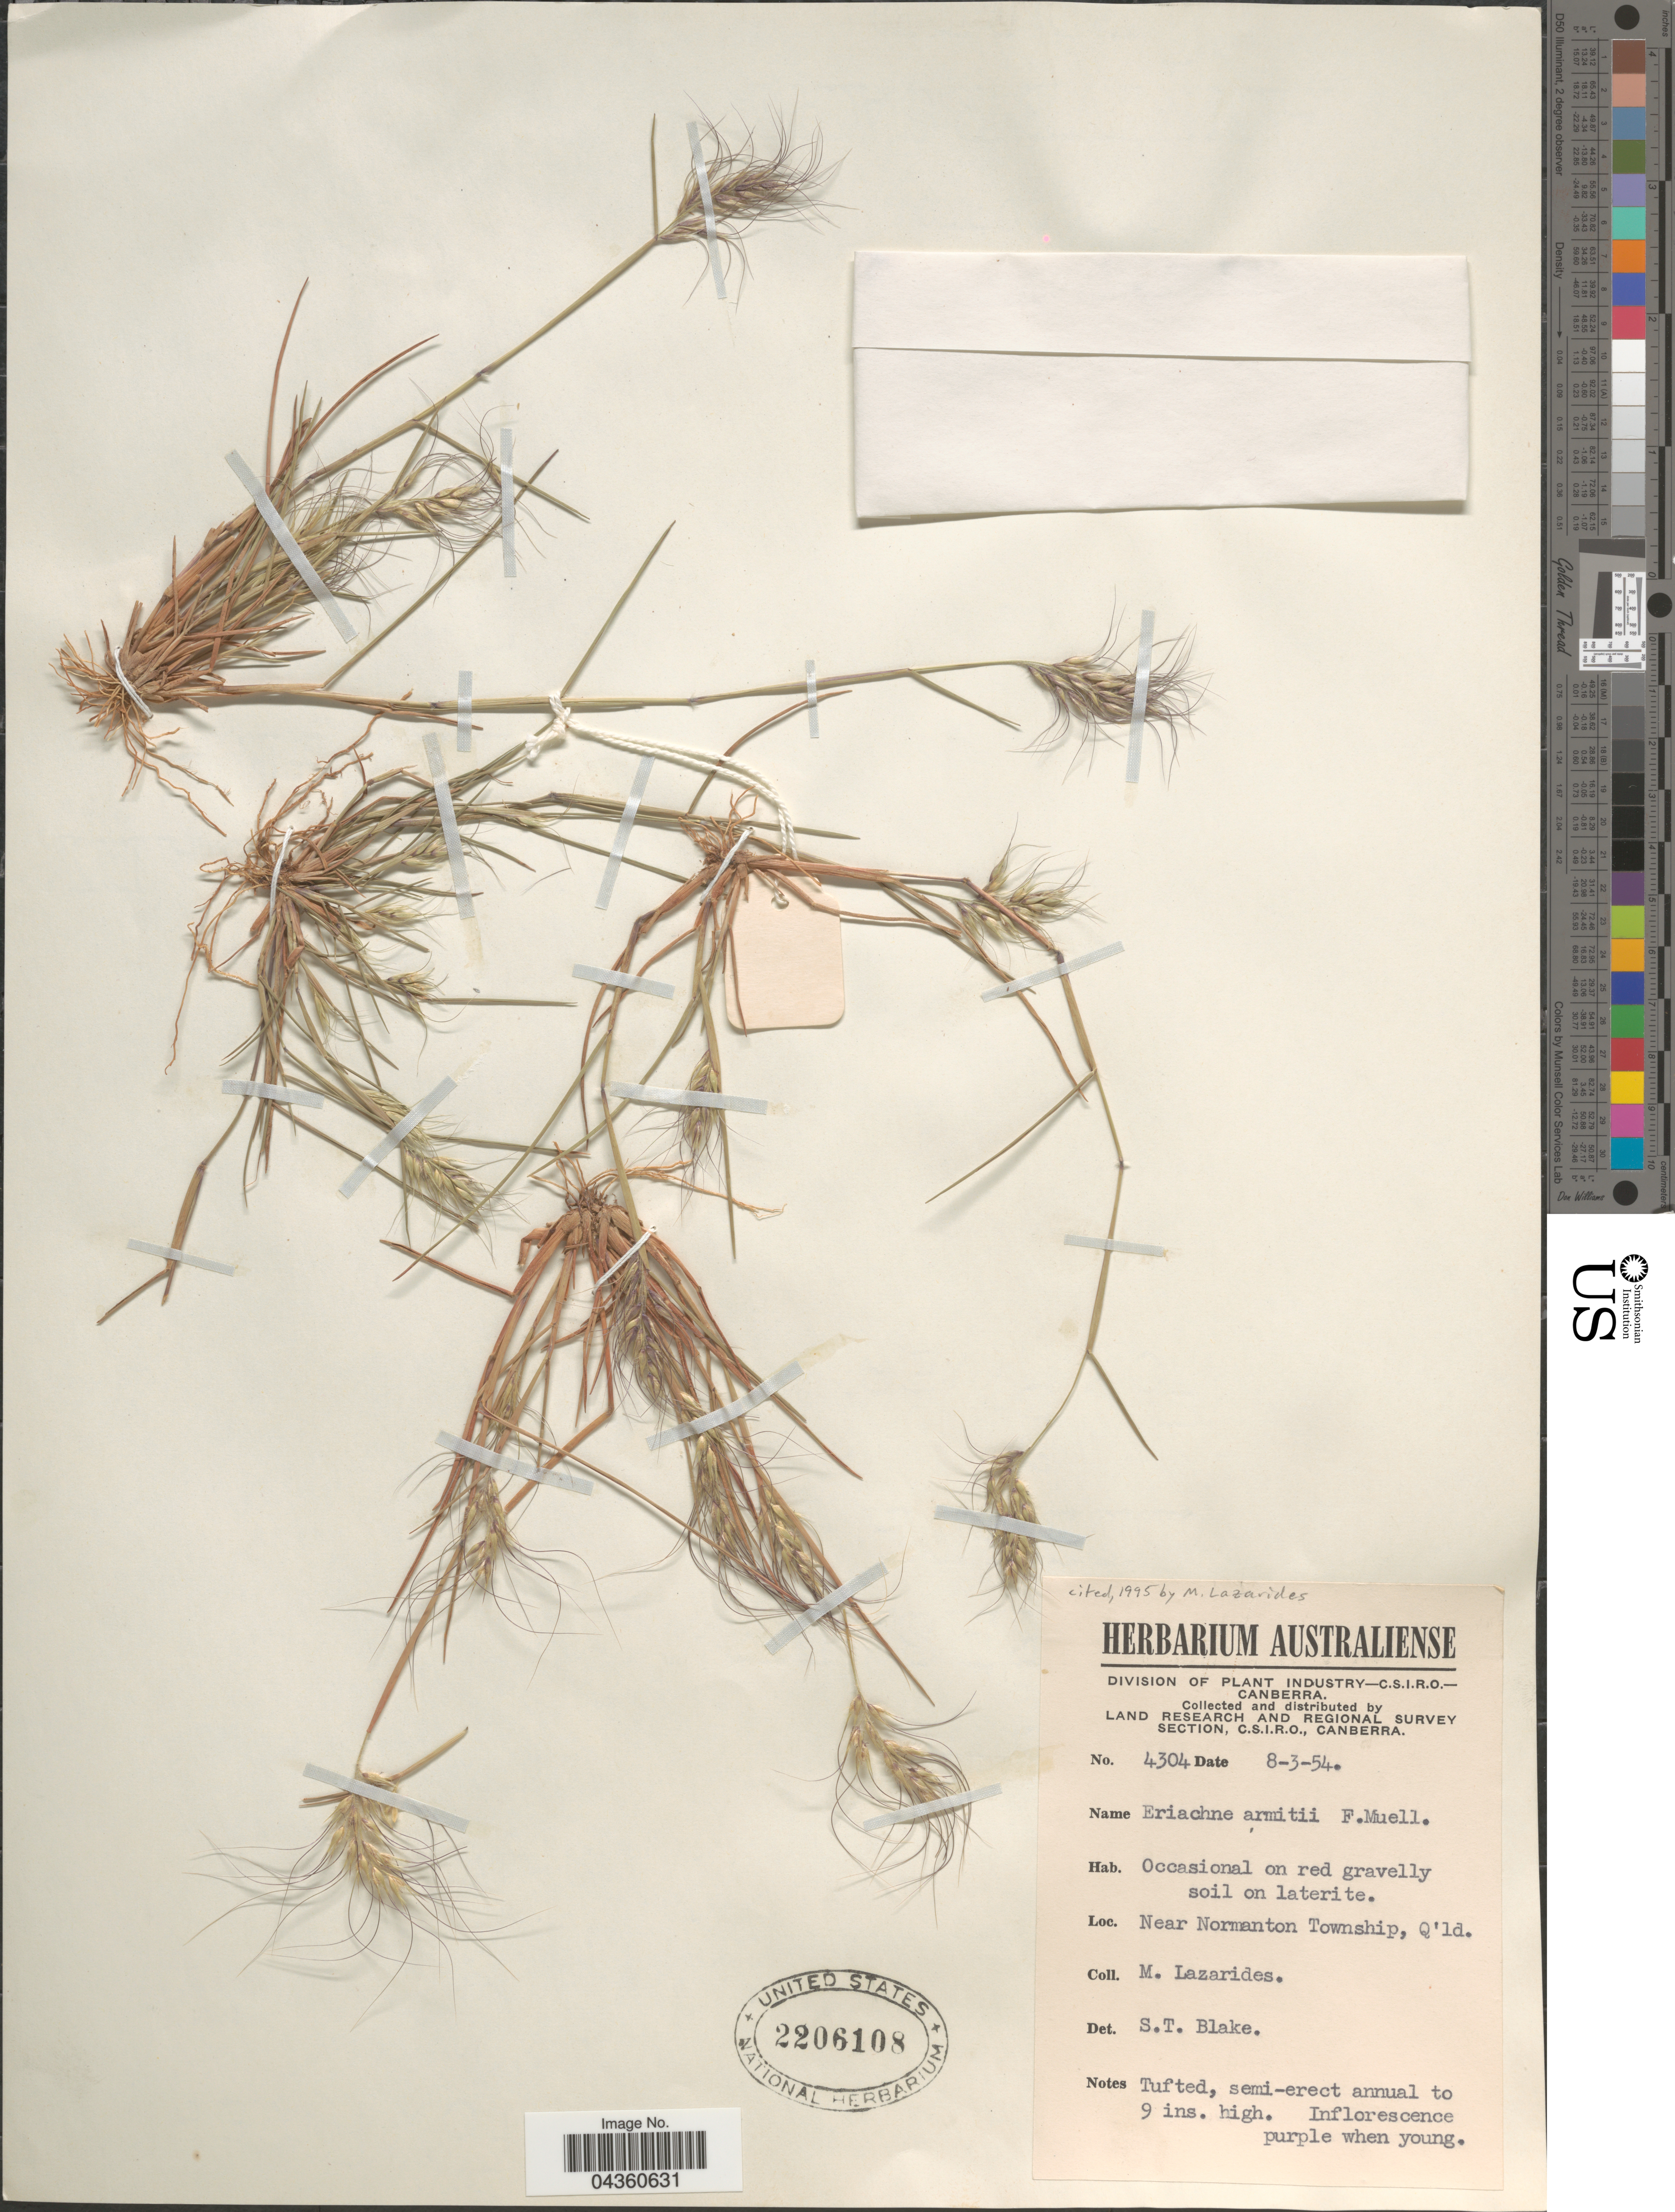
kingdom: Plantae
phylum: Tracheophyta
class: Liliopsida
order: Poales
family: Poaceae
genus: Eriachne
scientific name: Eriachne armitii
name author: F. Muell. ex Benth.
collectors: M. Lazarides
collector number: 4304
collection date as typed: Transcribed d/m/y: 8/3/54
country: Australia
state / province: Queensland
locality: Land Research and Regional Survey Section. Near Normanton Township.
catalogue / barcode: US 2206108